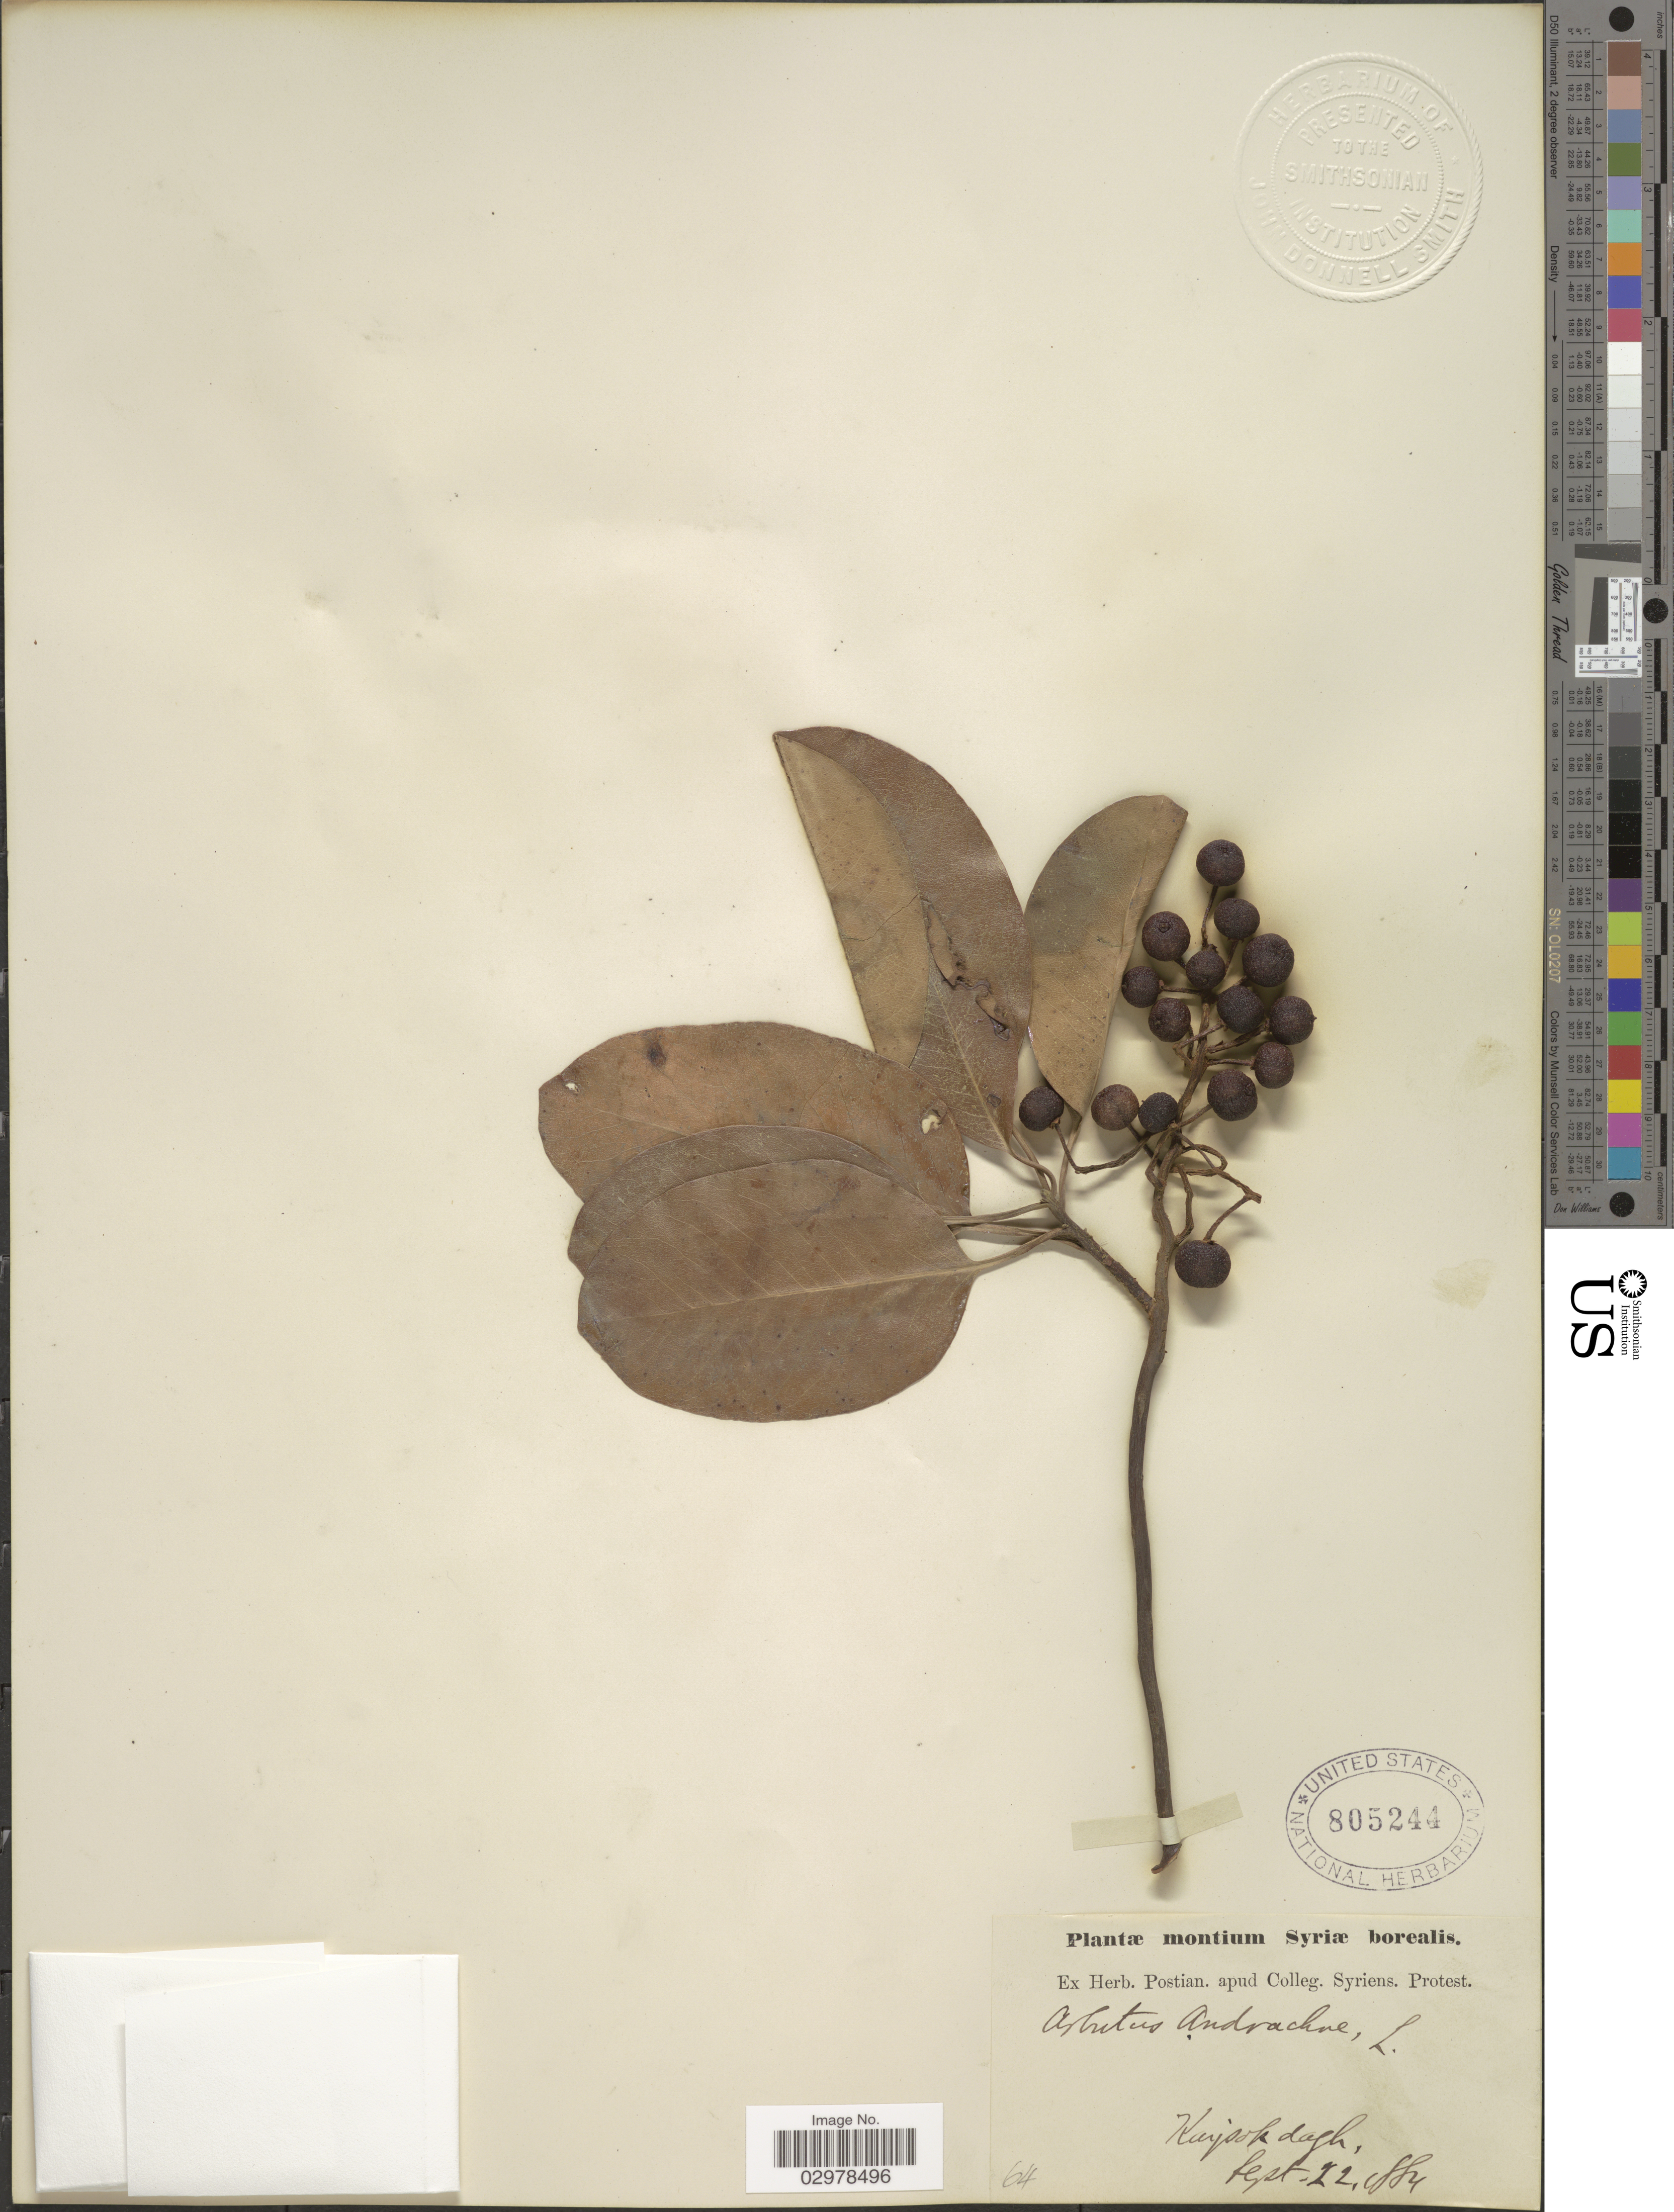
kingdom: Plantae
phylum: Tracheophyta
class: Magnoliopsida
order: Ericales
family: Ericaceae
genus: Arbutus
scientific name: Arbutus andrachne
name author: L.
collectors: ex herb. Postian. apud Colleg. Syriens. Protest. USE "Fannie P. A. Shepard" (10308853) AS PRIMARY COLLECTOR INSTEAD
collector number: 64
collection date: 1884-09-22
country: Syria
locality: Montium Syriae borealis, Jaysokdagh.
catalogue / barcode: US 805244